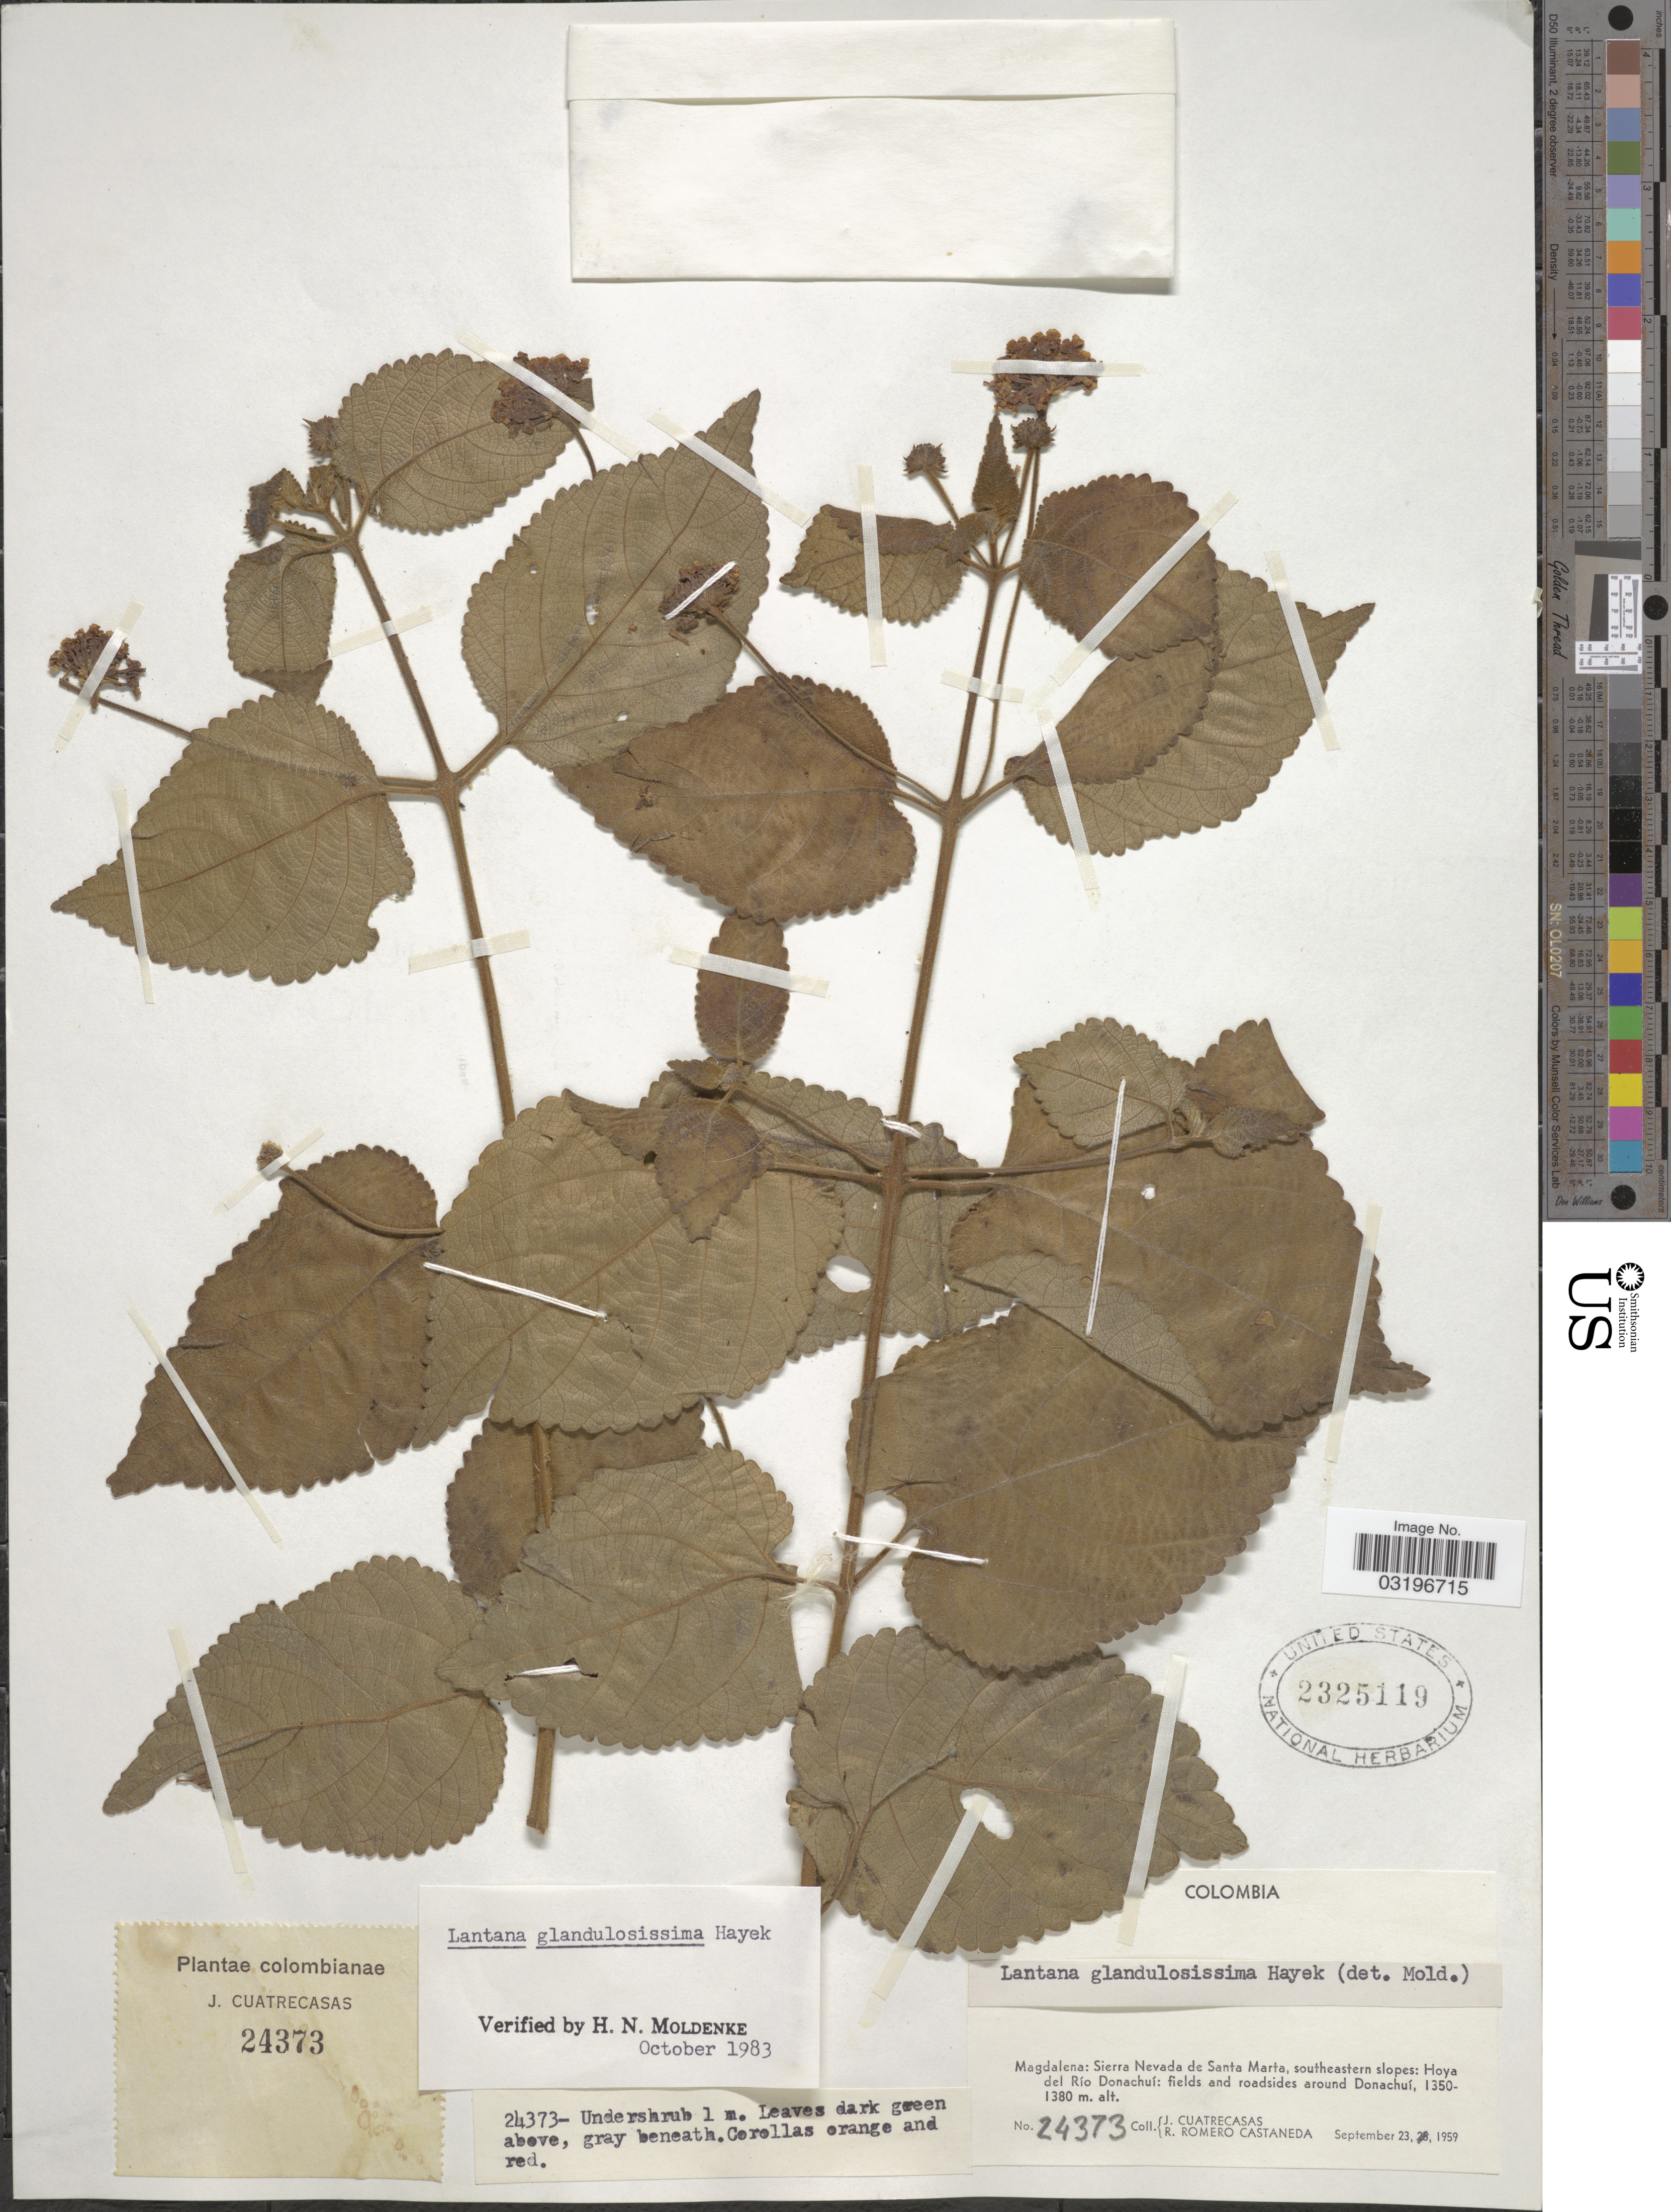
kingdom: Plantae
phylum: Tracheophyta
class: Magnoliopsida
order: Lamiales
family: Verbenaceae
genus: Lantana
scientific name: Lantana glandulosissima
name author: Hayek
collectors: J. Cuatrecasas & R. Romero Castañeda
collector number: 24373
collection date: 1959-09-23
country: Colombia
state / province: Magdalena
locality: Sierra Nevada de Santa Marta, southeastern slopes: Hoya del Río Donachuí; fields and roadsides around Donachuí.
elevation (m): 1350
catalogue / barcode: US 2325119